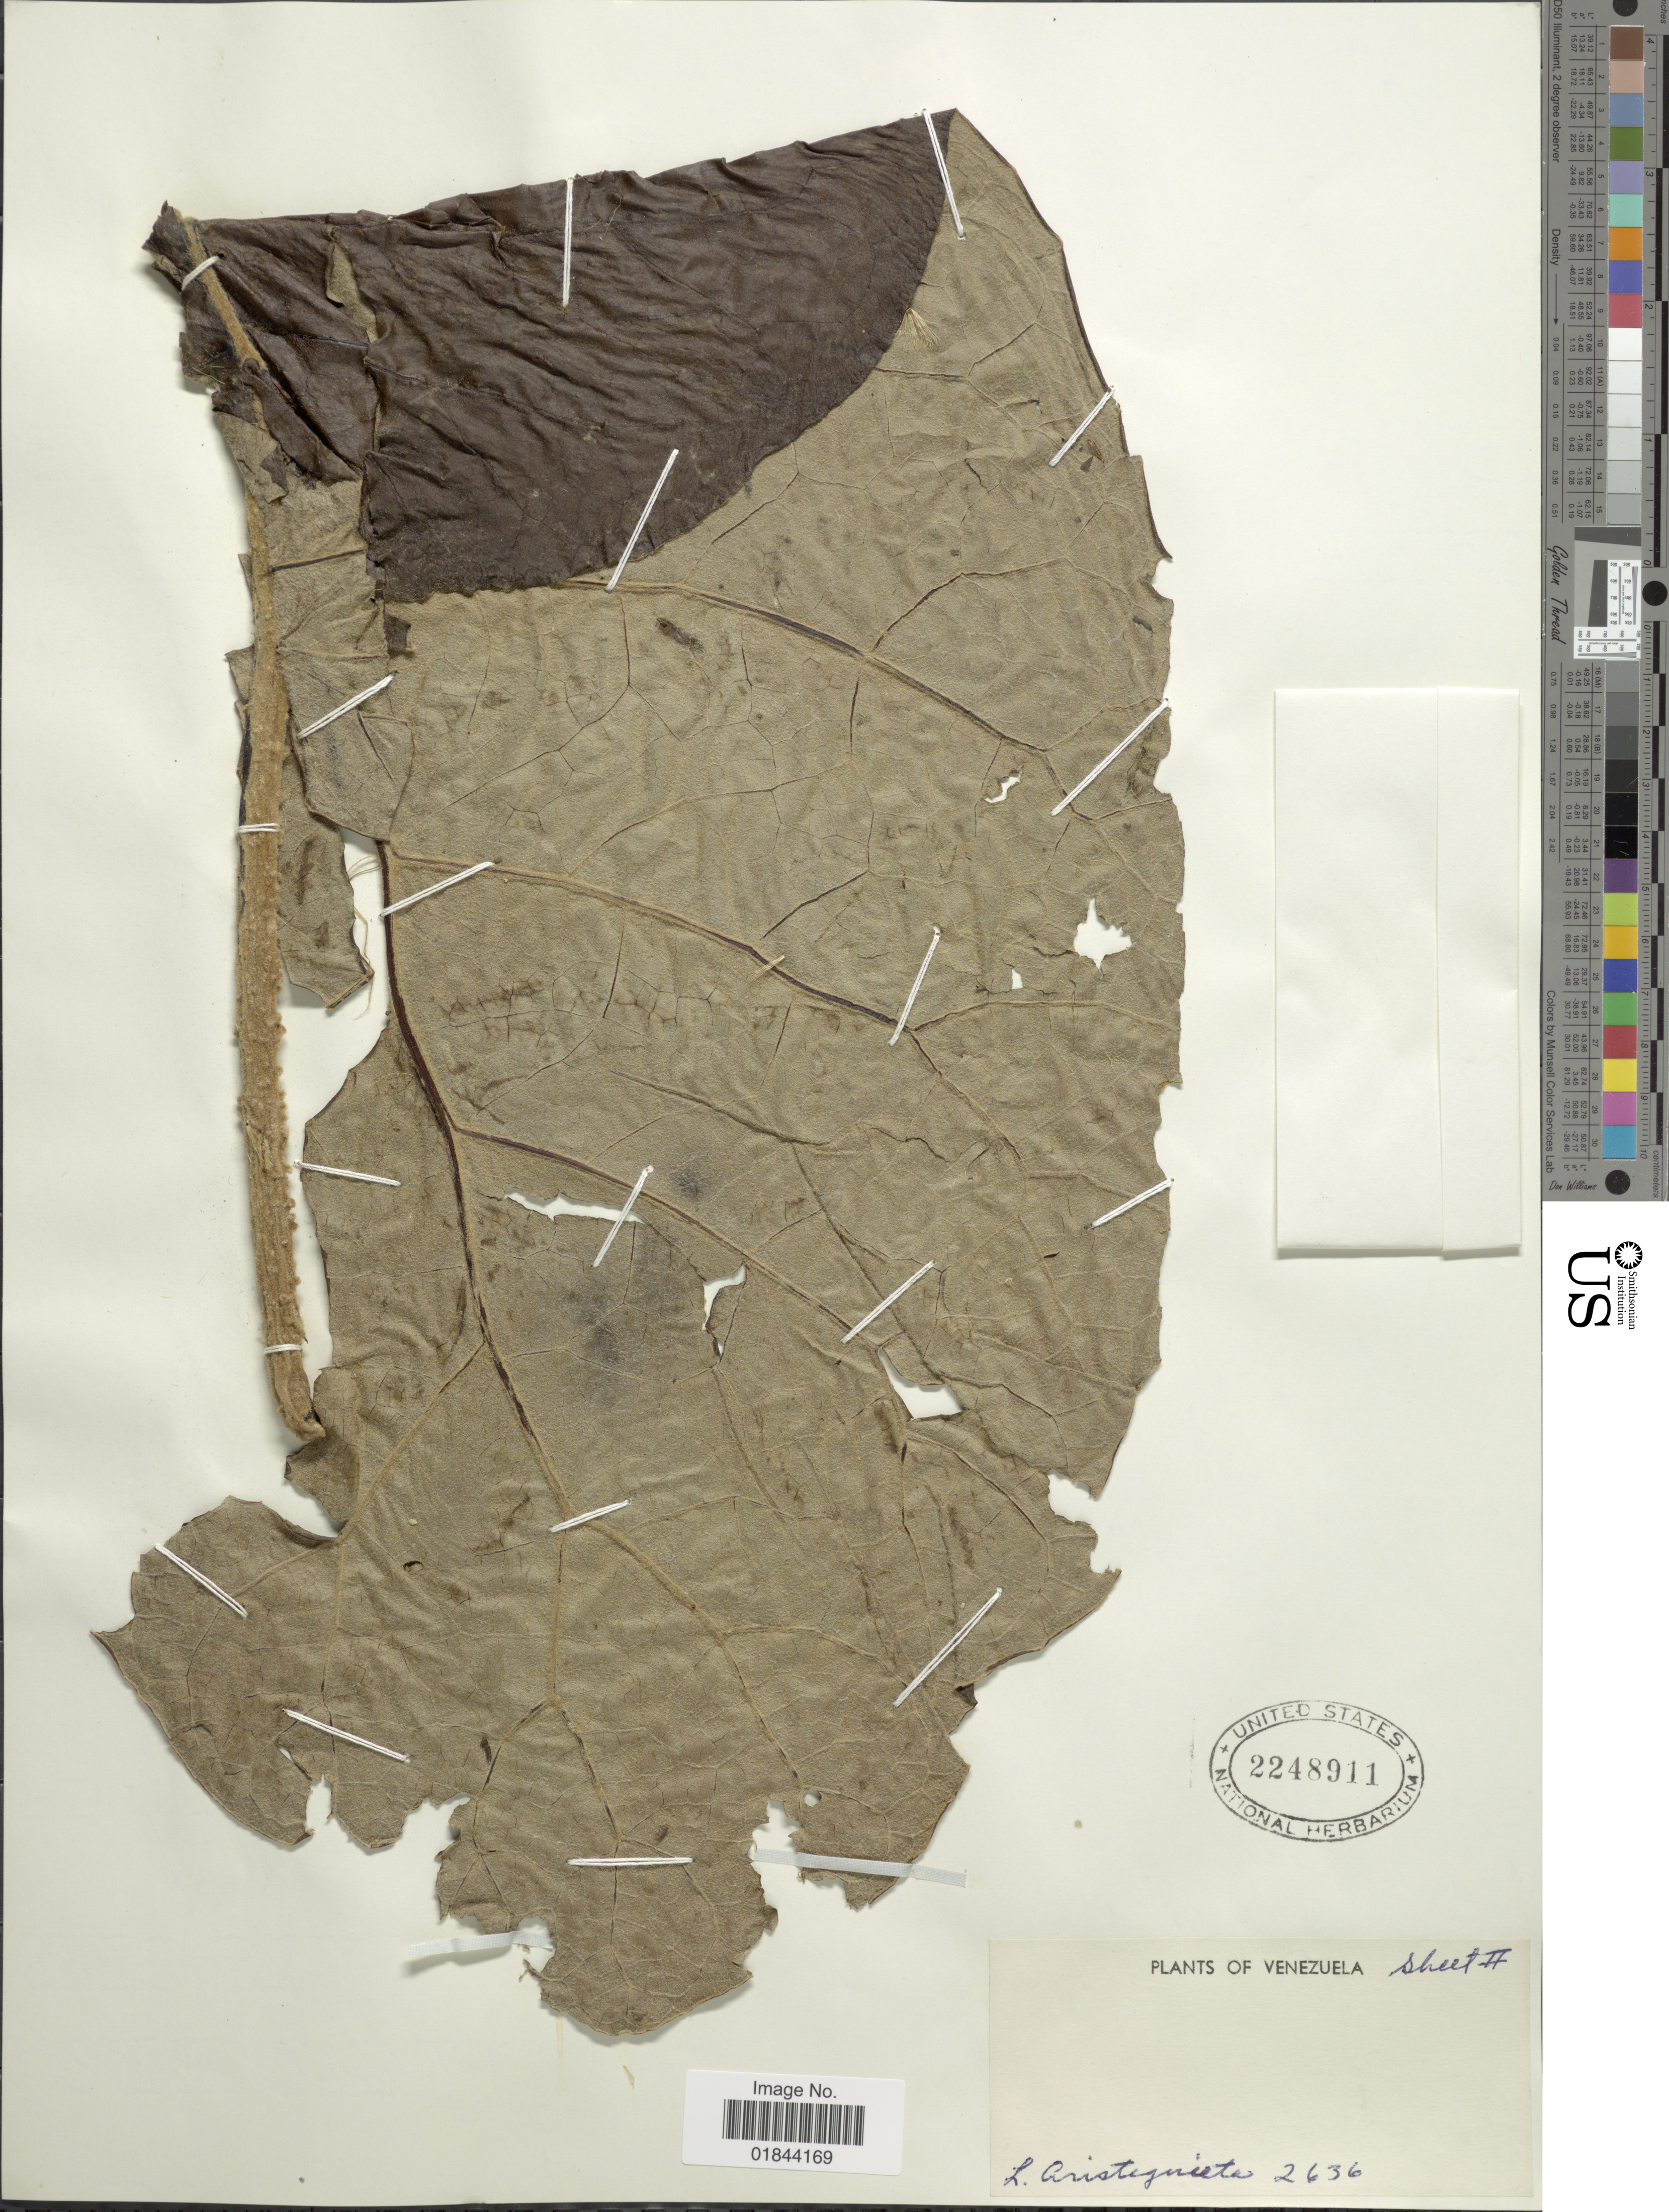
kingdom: Plantae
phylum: Tracheophyta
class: Magnoliopsida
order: Asterales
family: Asteraceae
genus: Paragynoxys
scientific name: Paragynoxys magnifolia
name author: Cuatrec.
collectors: L. Aristeguieta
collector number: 2636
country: Venezuela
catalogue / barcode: US 2248911